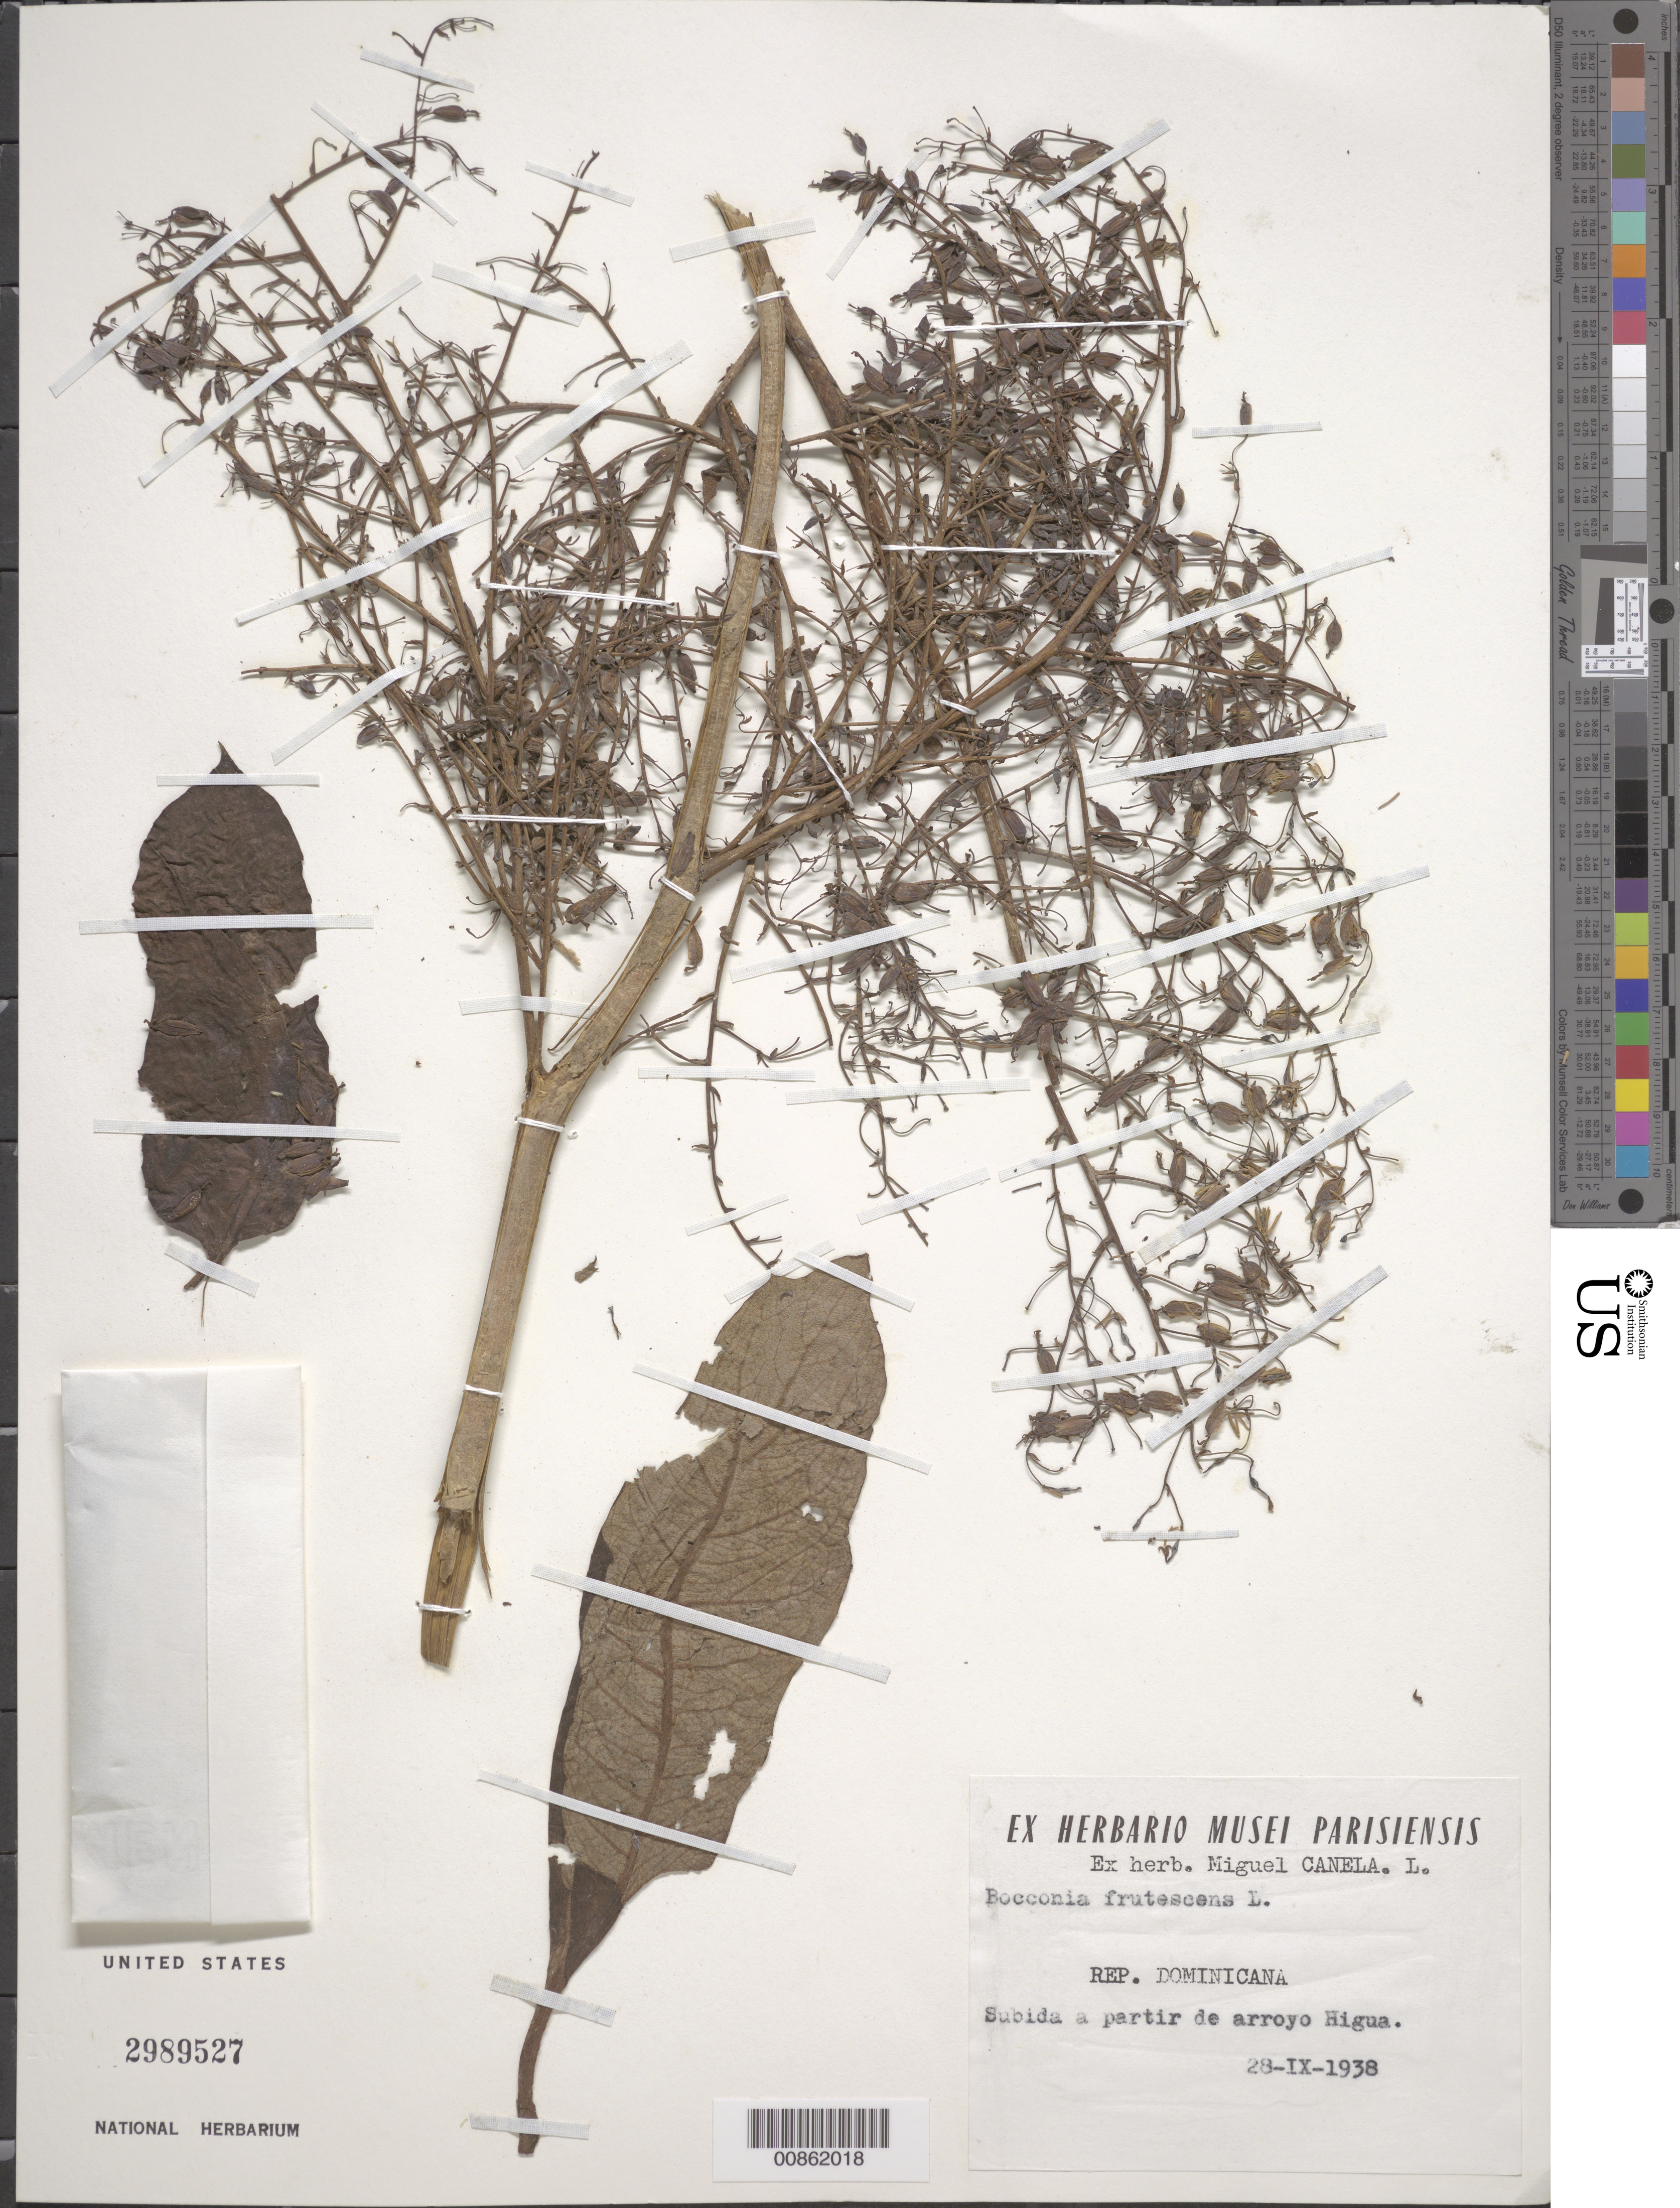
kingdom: Plantae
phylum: Tracheophyta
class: Magnoliopsida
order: Ranunculales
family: Papaveraceae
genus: Bocconia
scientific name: Bocconia frutescens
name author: L.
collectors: M. Canela Lazaro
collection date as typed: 28 Sep 1938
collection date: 1938-09-28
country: Dominican Republic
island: Hispaniola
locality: Subida a partir de Arroyo Higua.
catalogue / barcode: US 2989527